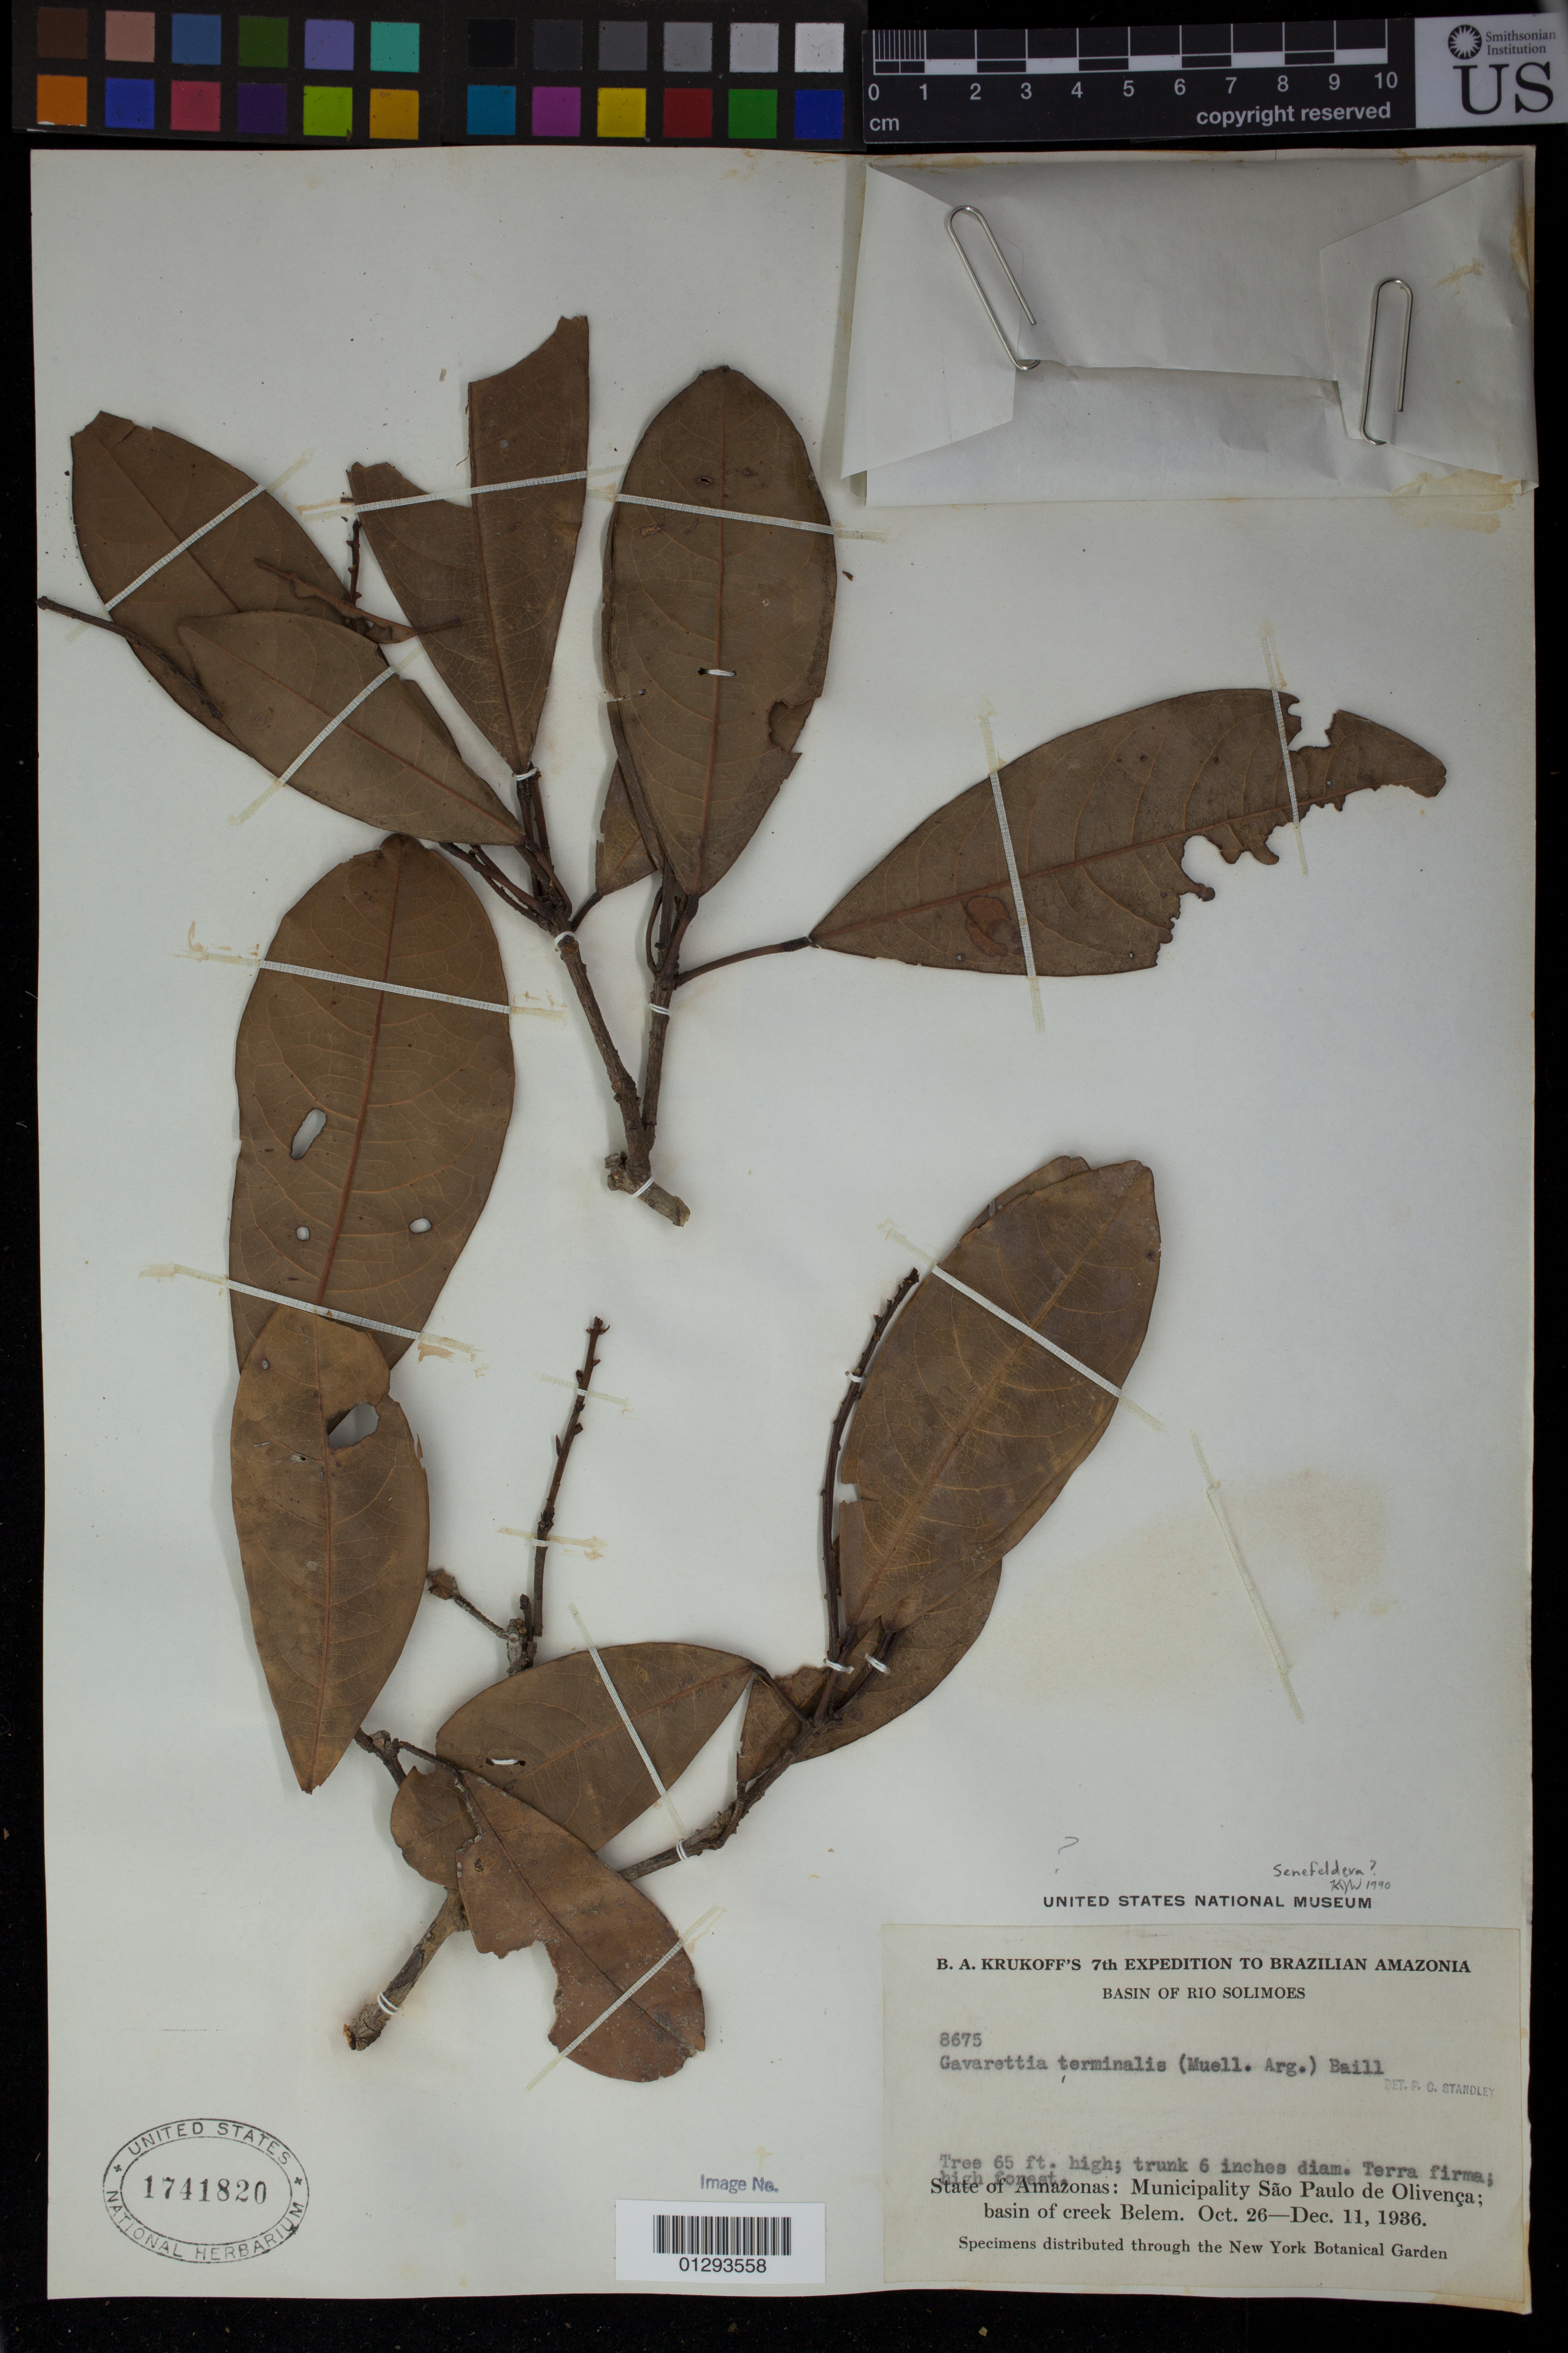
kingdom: Plantae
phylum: Tracheophyta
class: Magnoliopsida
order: Malpighiales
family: Euphorbiaceae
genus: Senefeldera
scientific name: Senefeldera sp.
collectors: B. A. Krukoff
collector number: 8675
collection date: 1936-10-26/1936-12-11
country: Brazil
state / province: Amazonas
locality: Municipality Sao Paulo de Olivenca; basin creek Belem.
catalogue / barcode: US 1741820